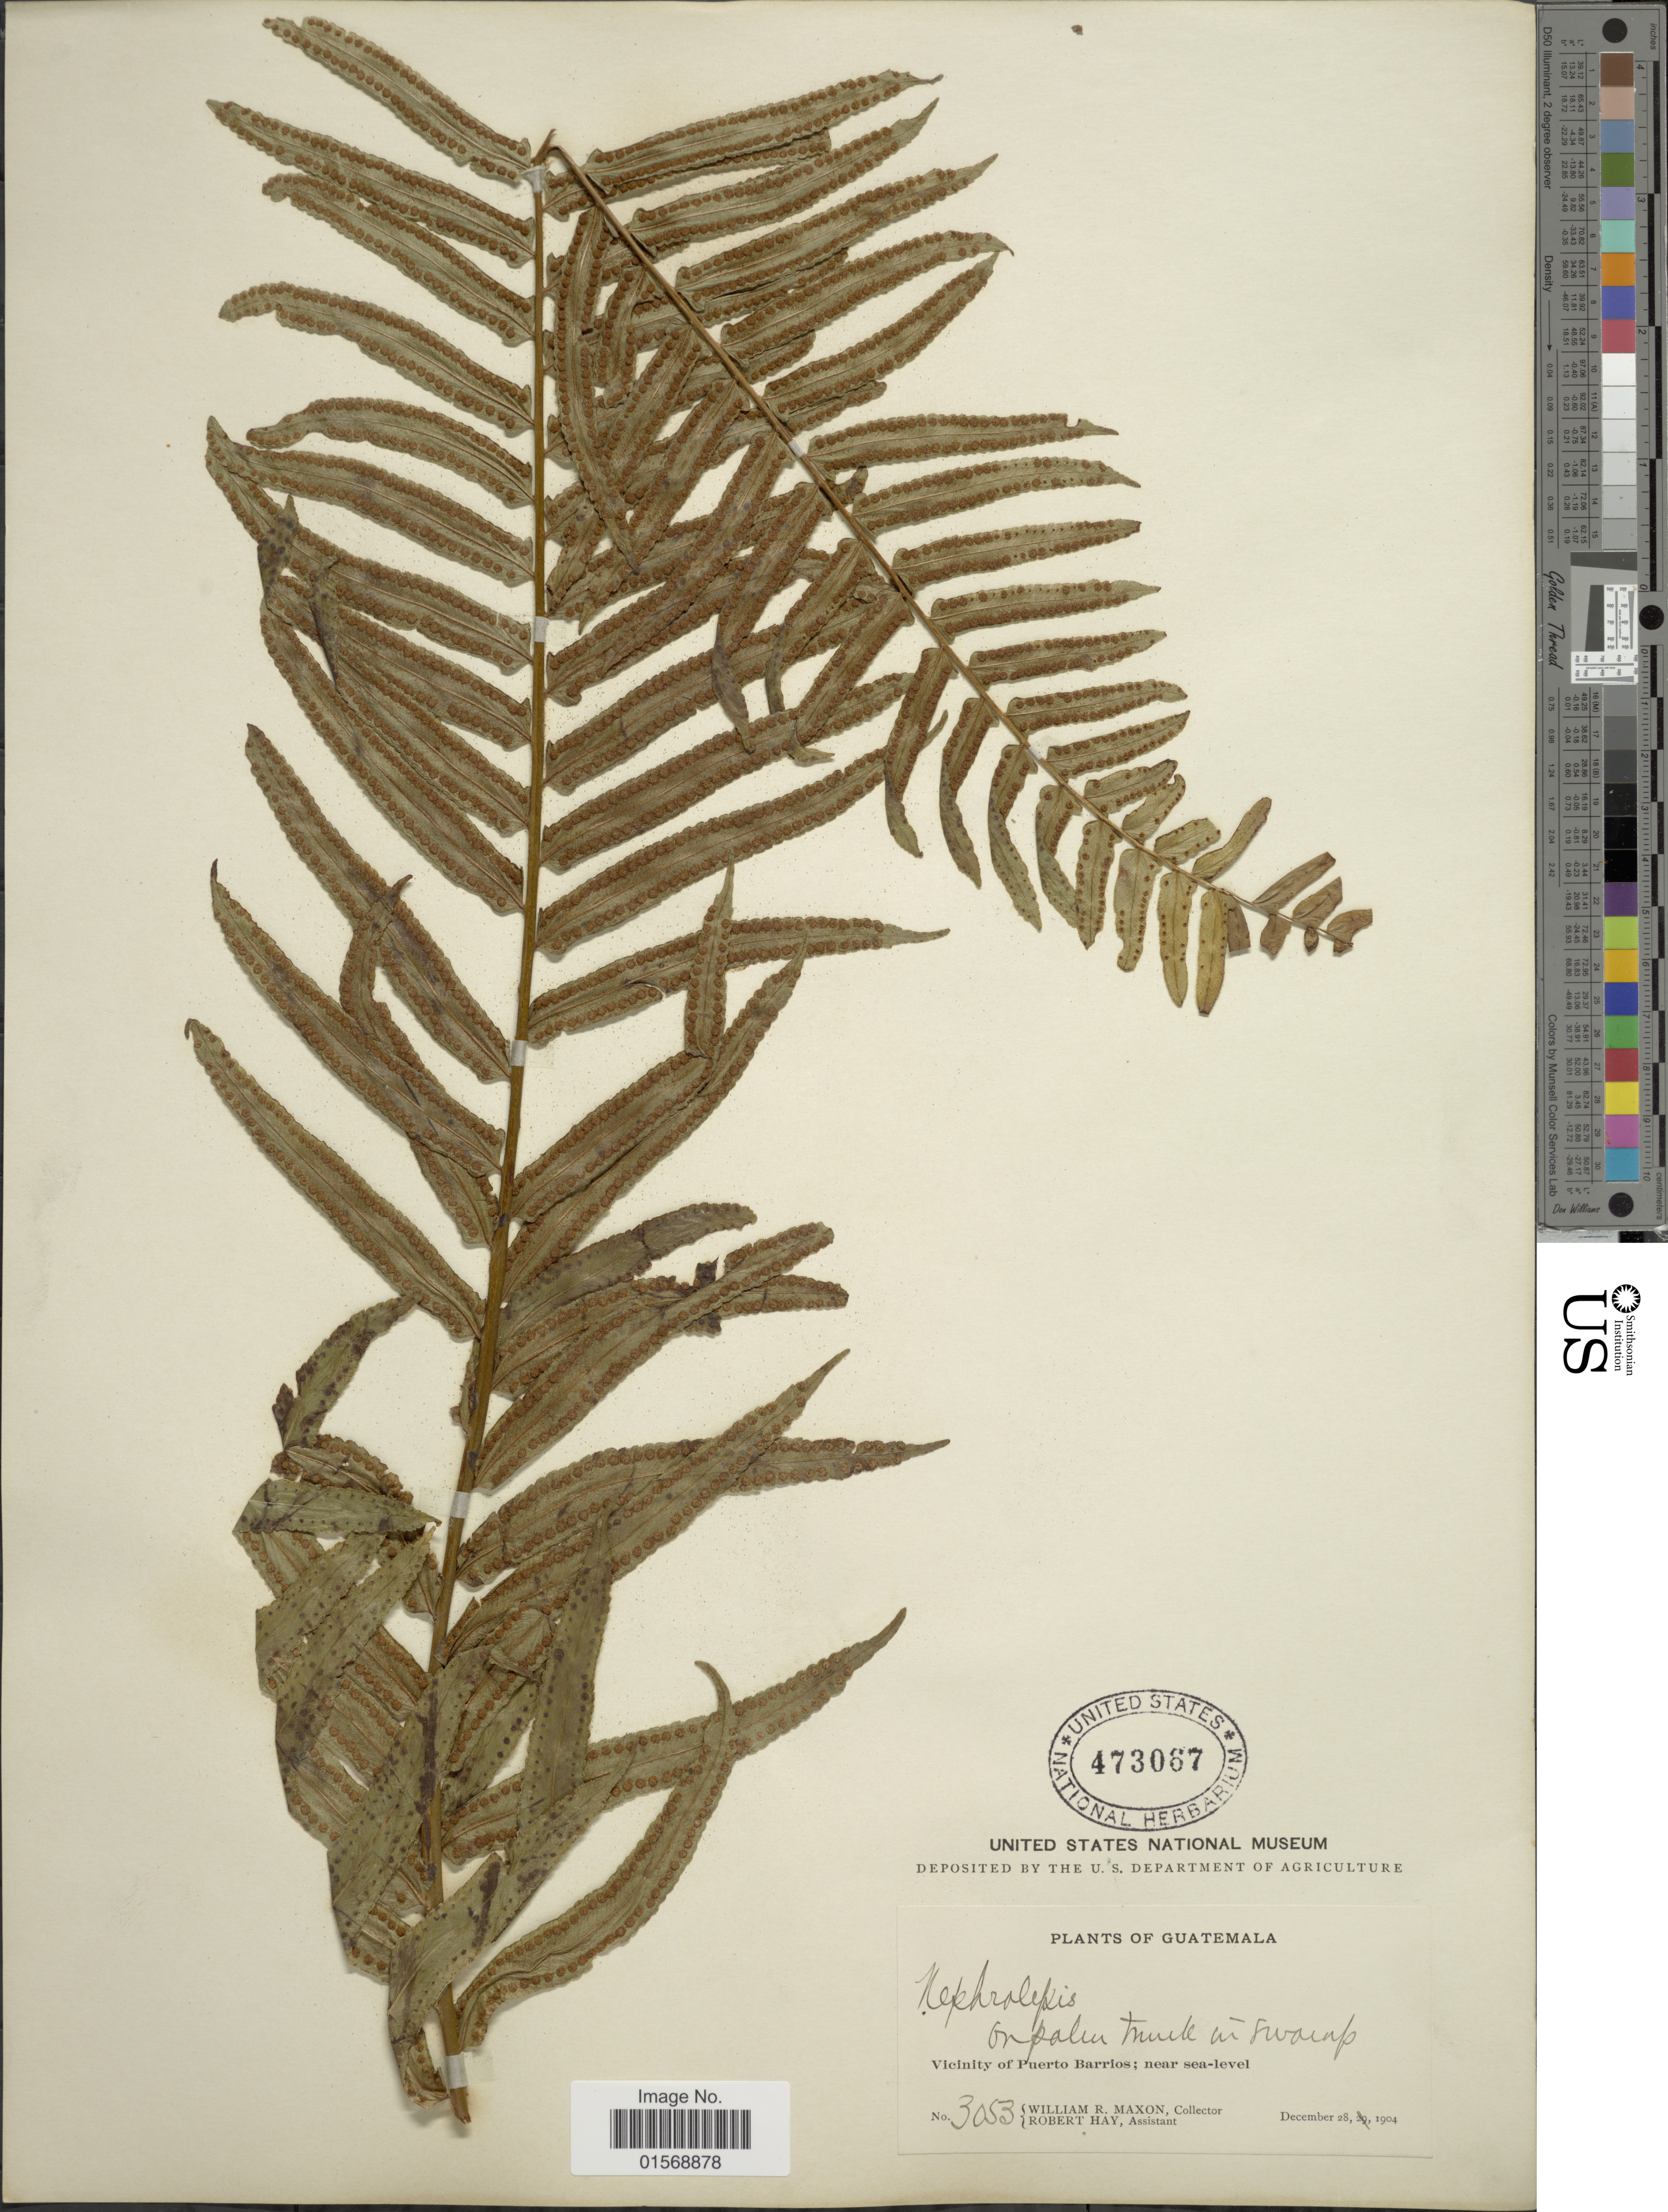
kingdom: Plantae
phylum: Tracheophyta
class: Polypodiopsida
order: Polypodiales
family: Nephrolepidaceae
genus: Nephrolepis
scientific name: Nephrolepis biserrata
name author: (Sw.) Schott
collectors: W. R. Maxon & R. Hay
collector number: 3053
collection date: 1904-12-28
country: Guatemala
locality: Guatemala, Puerto Barrios.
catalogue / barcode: US 473067